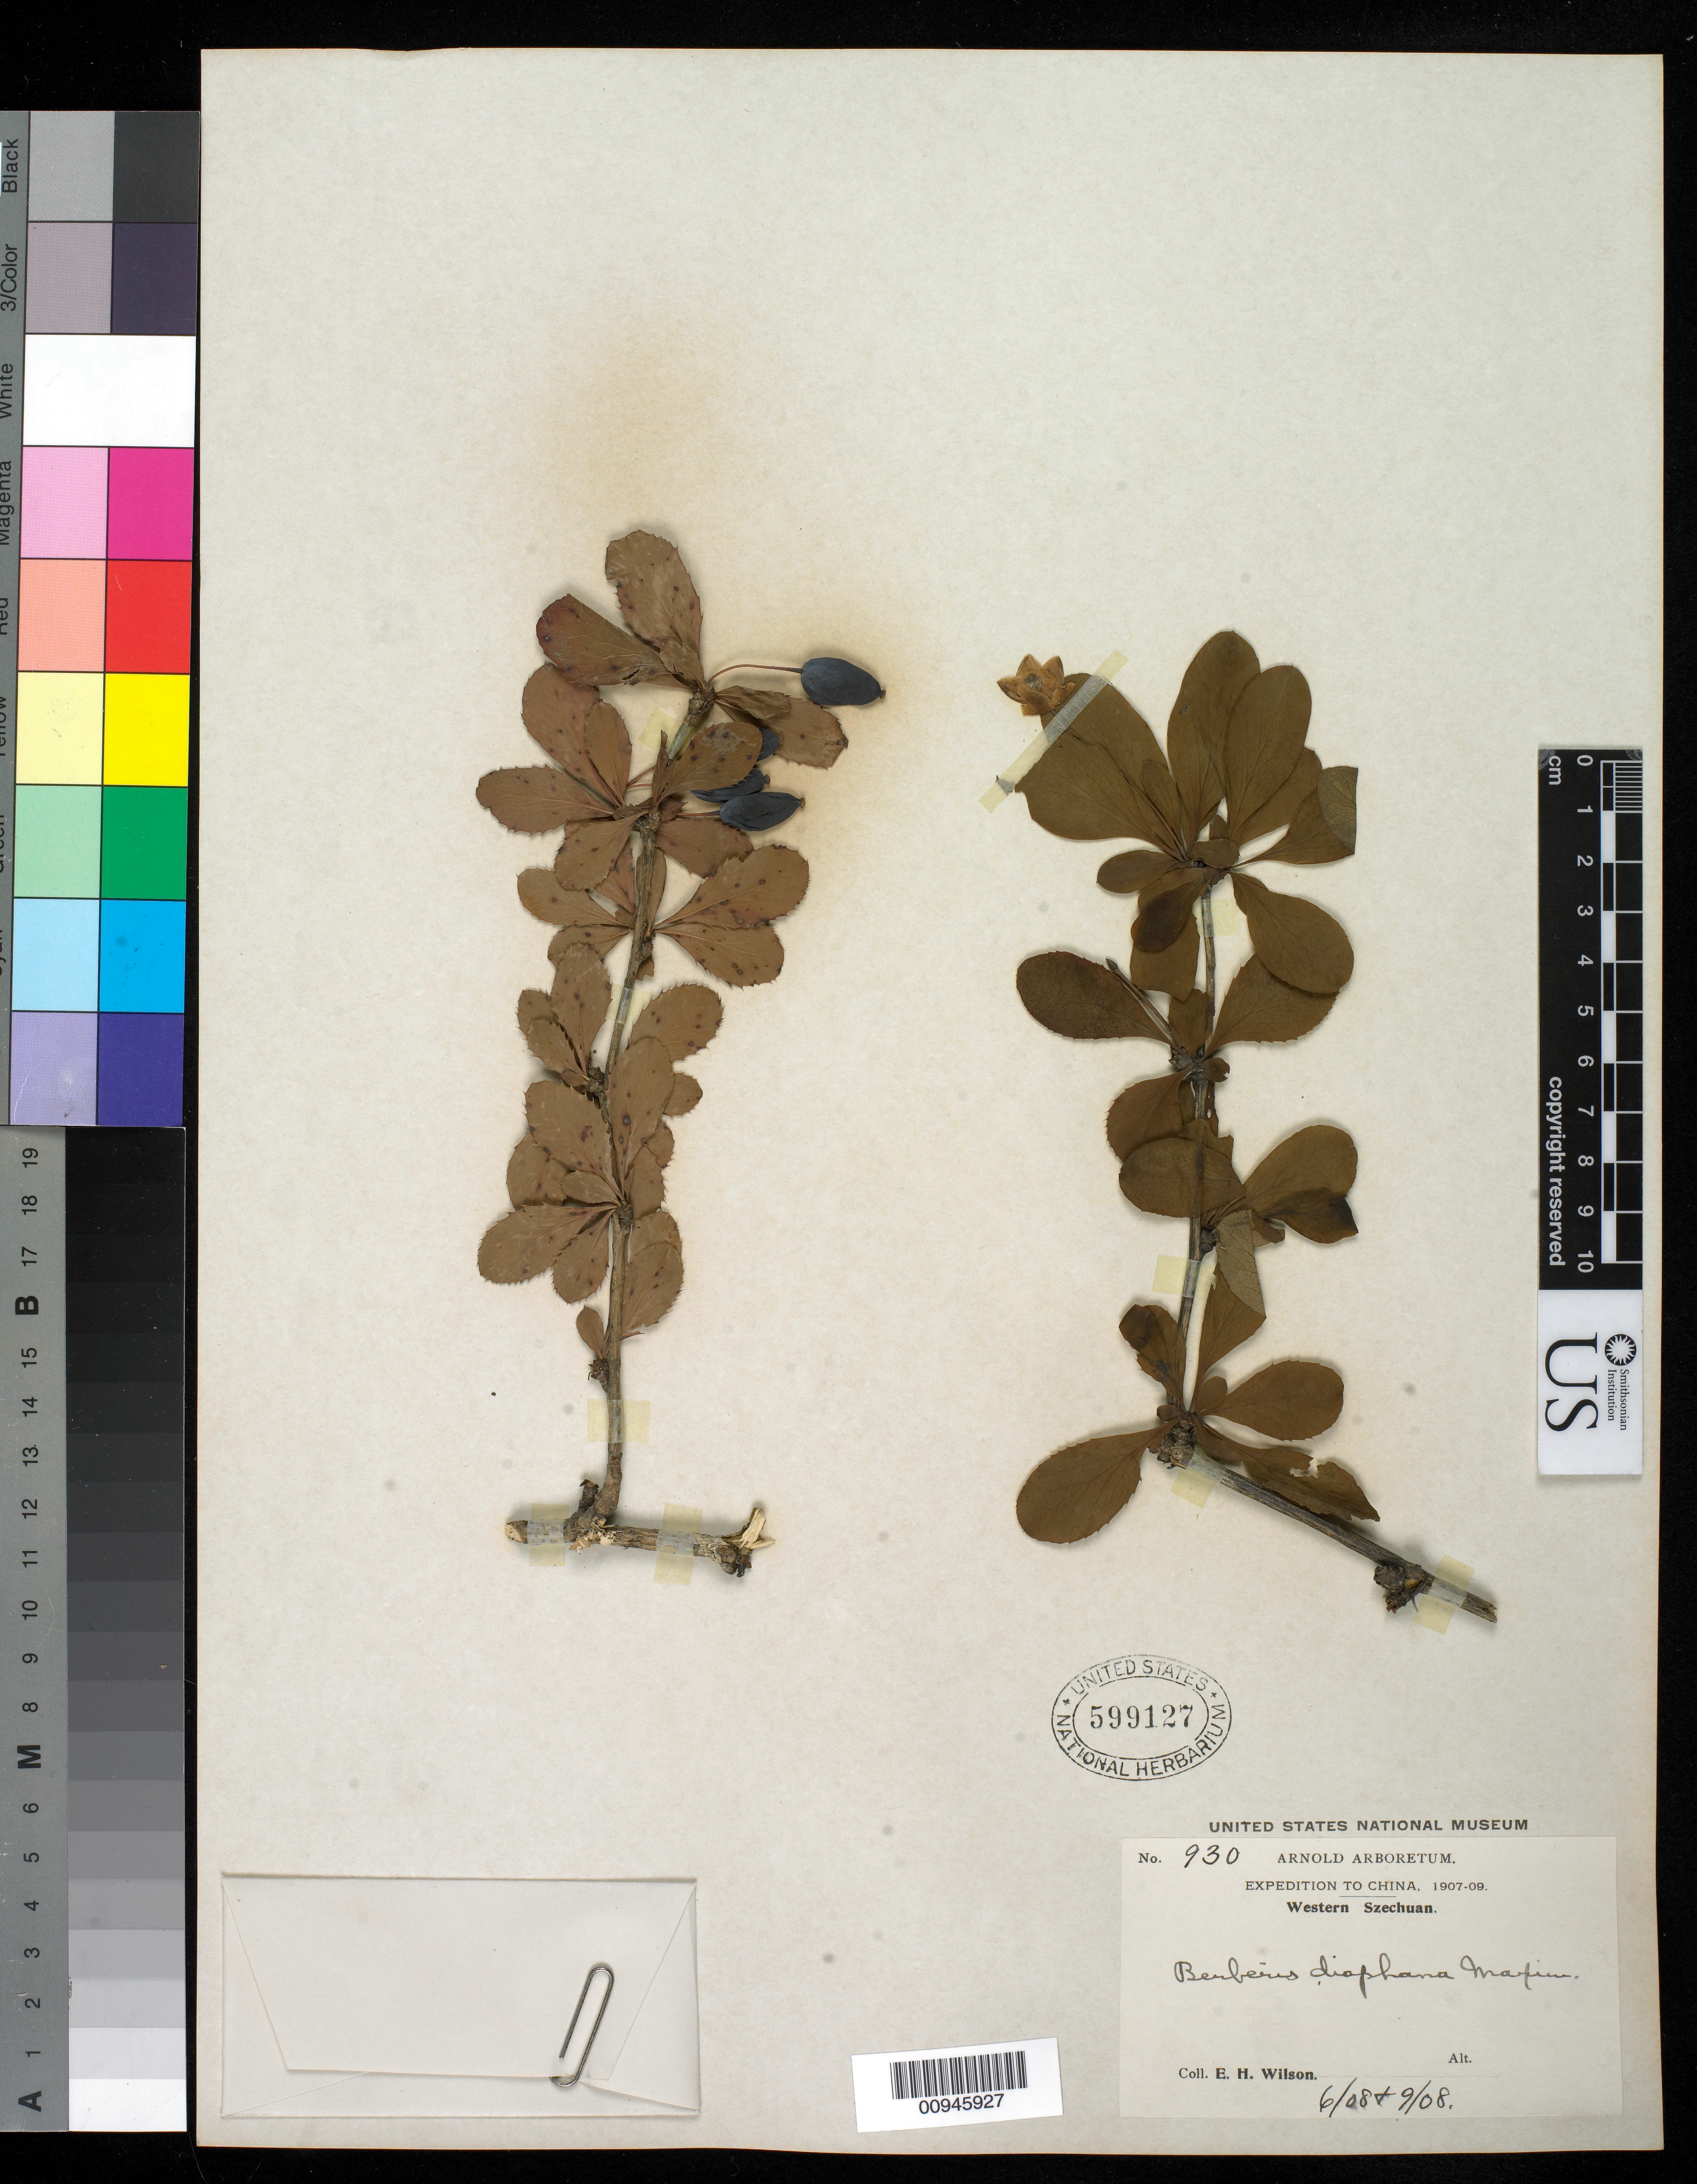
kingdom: Plantae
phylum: Tracheophyta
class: Magnoliopsida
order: Ranunculales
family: Berberidaceae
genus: Berberis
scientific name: Berberis aemulans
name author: C.K. Schneid. in Sarg.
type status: Syntype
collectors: E. H. Wilson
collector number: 930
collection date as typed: Jun 1908 and -- Sep 1908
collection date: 1908-06,1908-09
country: China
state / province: Sichuan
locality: Western Szechuan. [Protologue, "near Was-han"]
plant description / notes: Protologue cites both collection dates (indirectly, by referring to 1: 353 where collection originally cited).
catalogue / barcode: US 599127